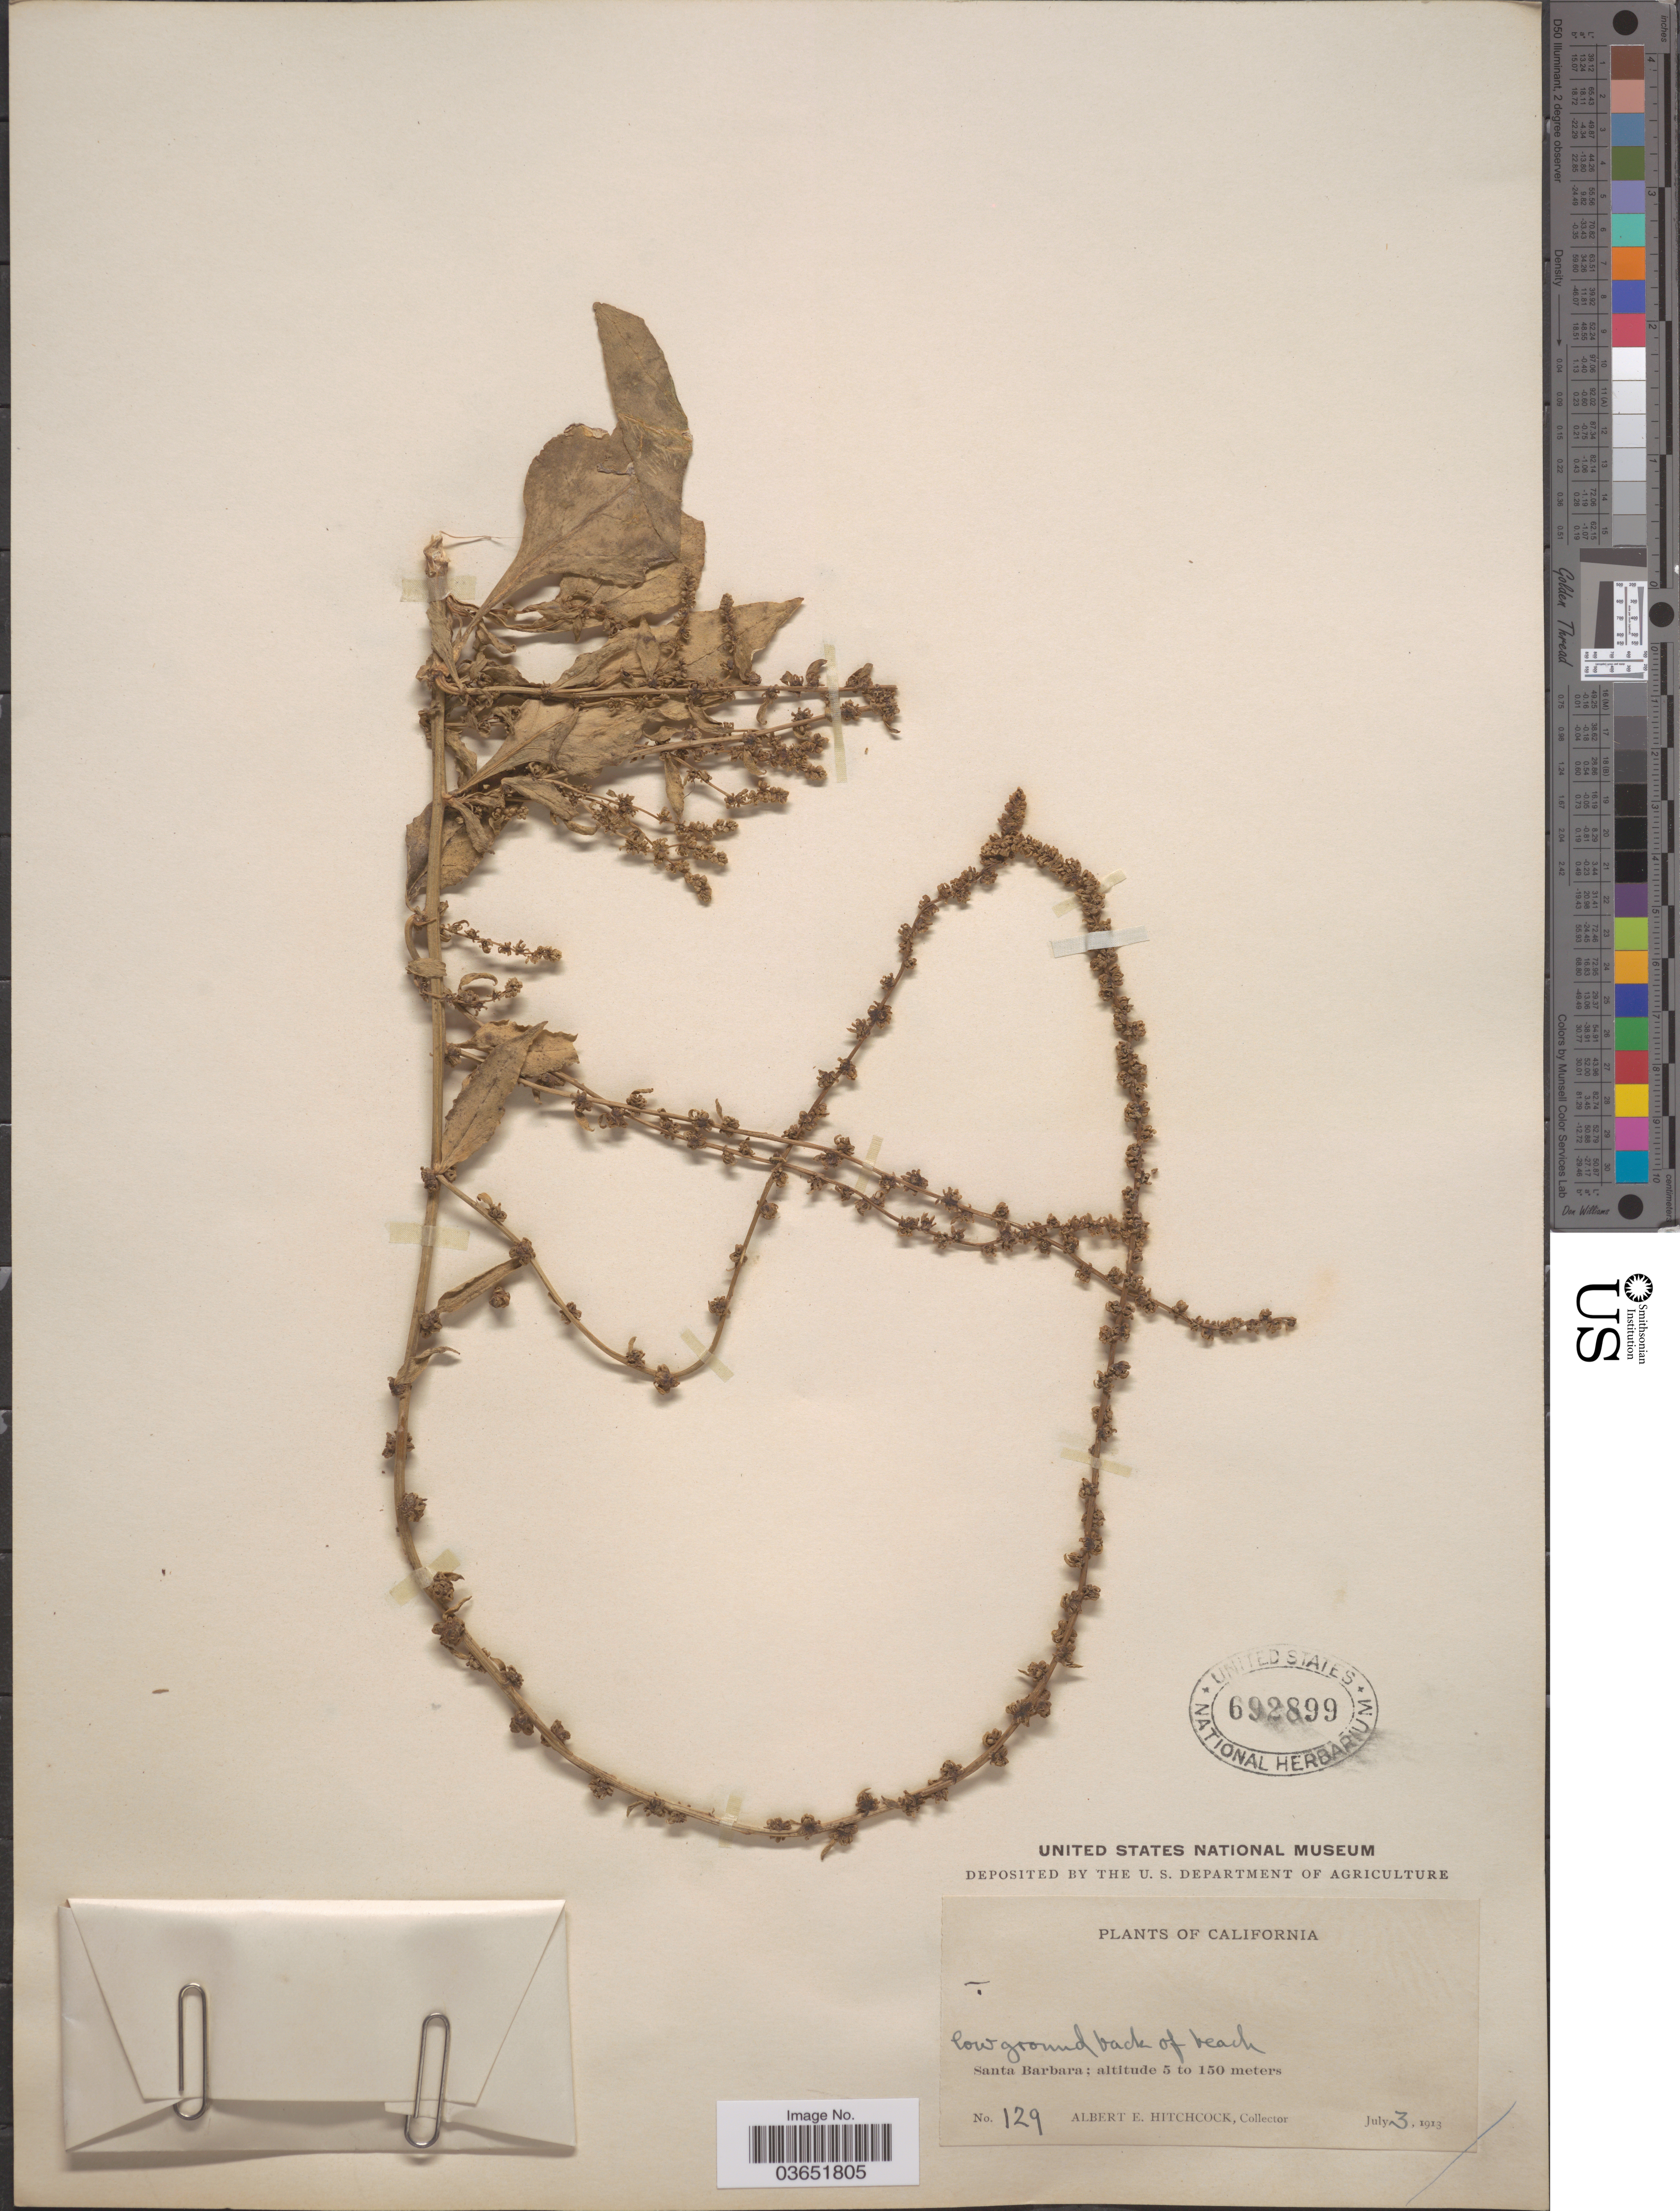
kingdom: Plantae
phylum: Tracheophyta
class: Magnoliopsida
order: Caryophyllales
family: Amaranthaceae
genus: Beta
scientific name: Beta vulgaris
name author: L.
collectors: A. Hitchcock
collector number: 129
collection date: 1913-07-03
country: United States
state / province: California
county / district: Santa Barbara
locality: Santa Barbara.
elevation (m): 5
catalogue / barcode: US 692899